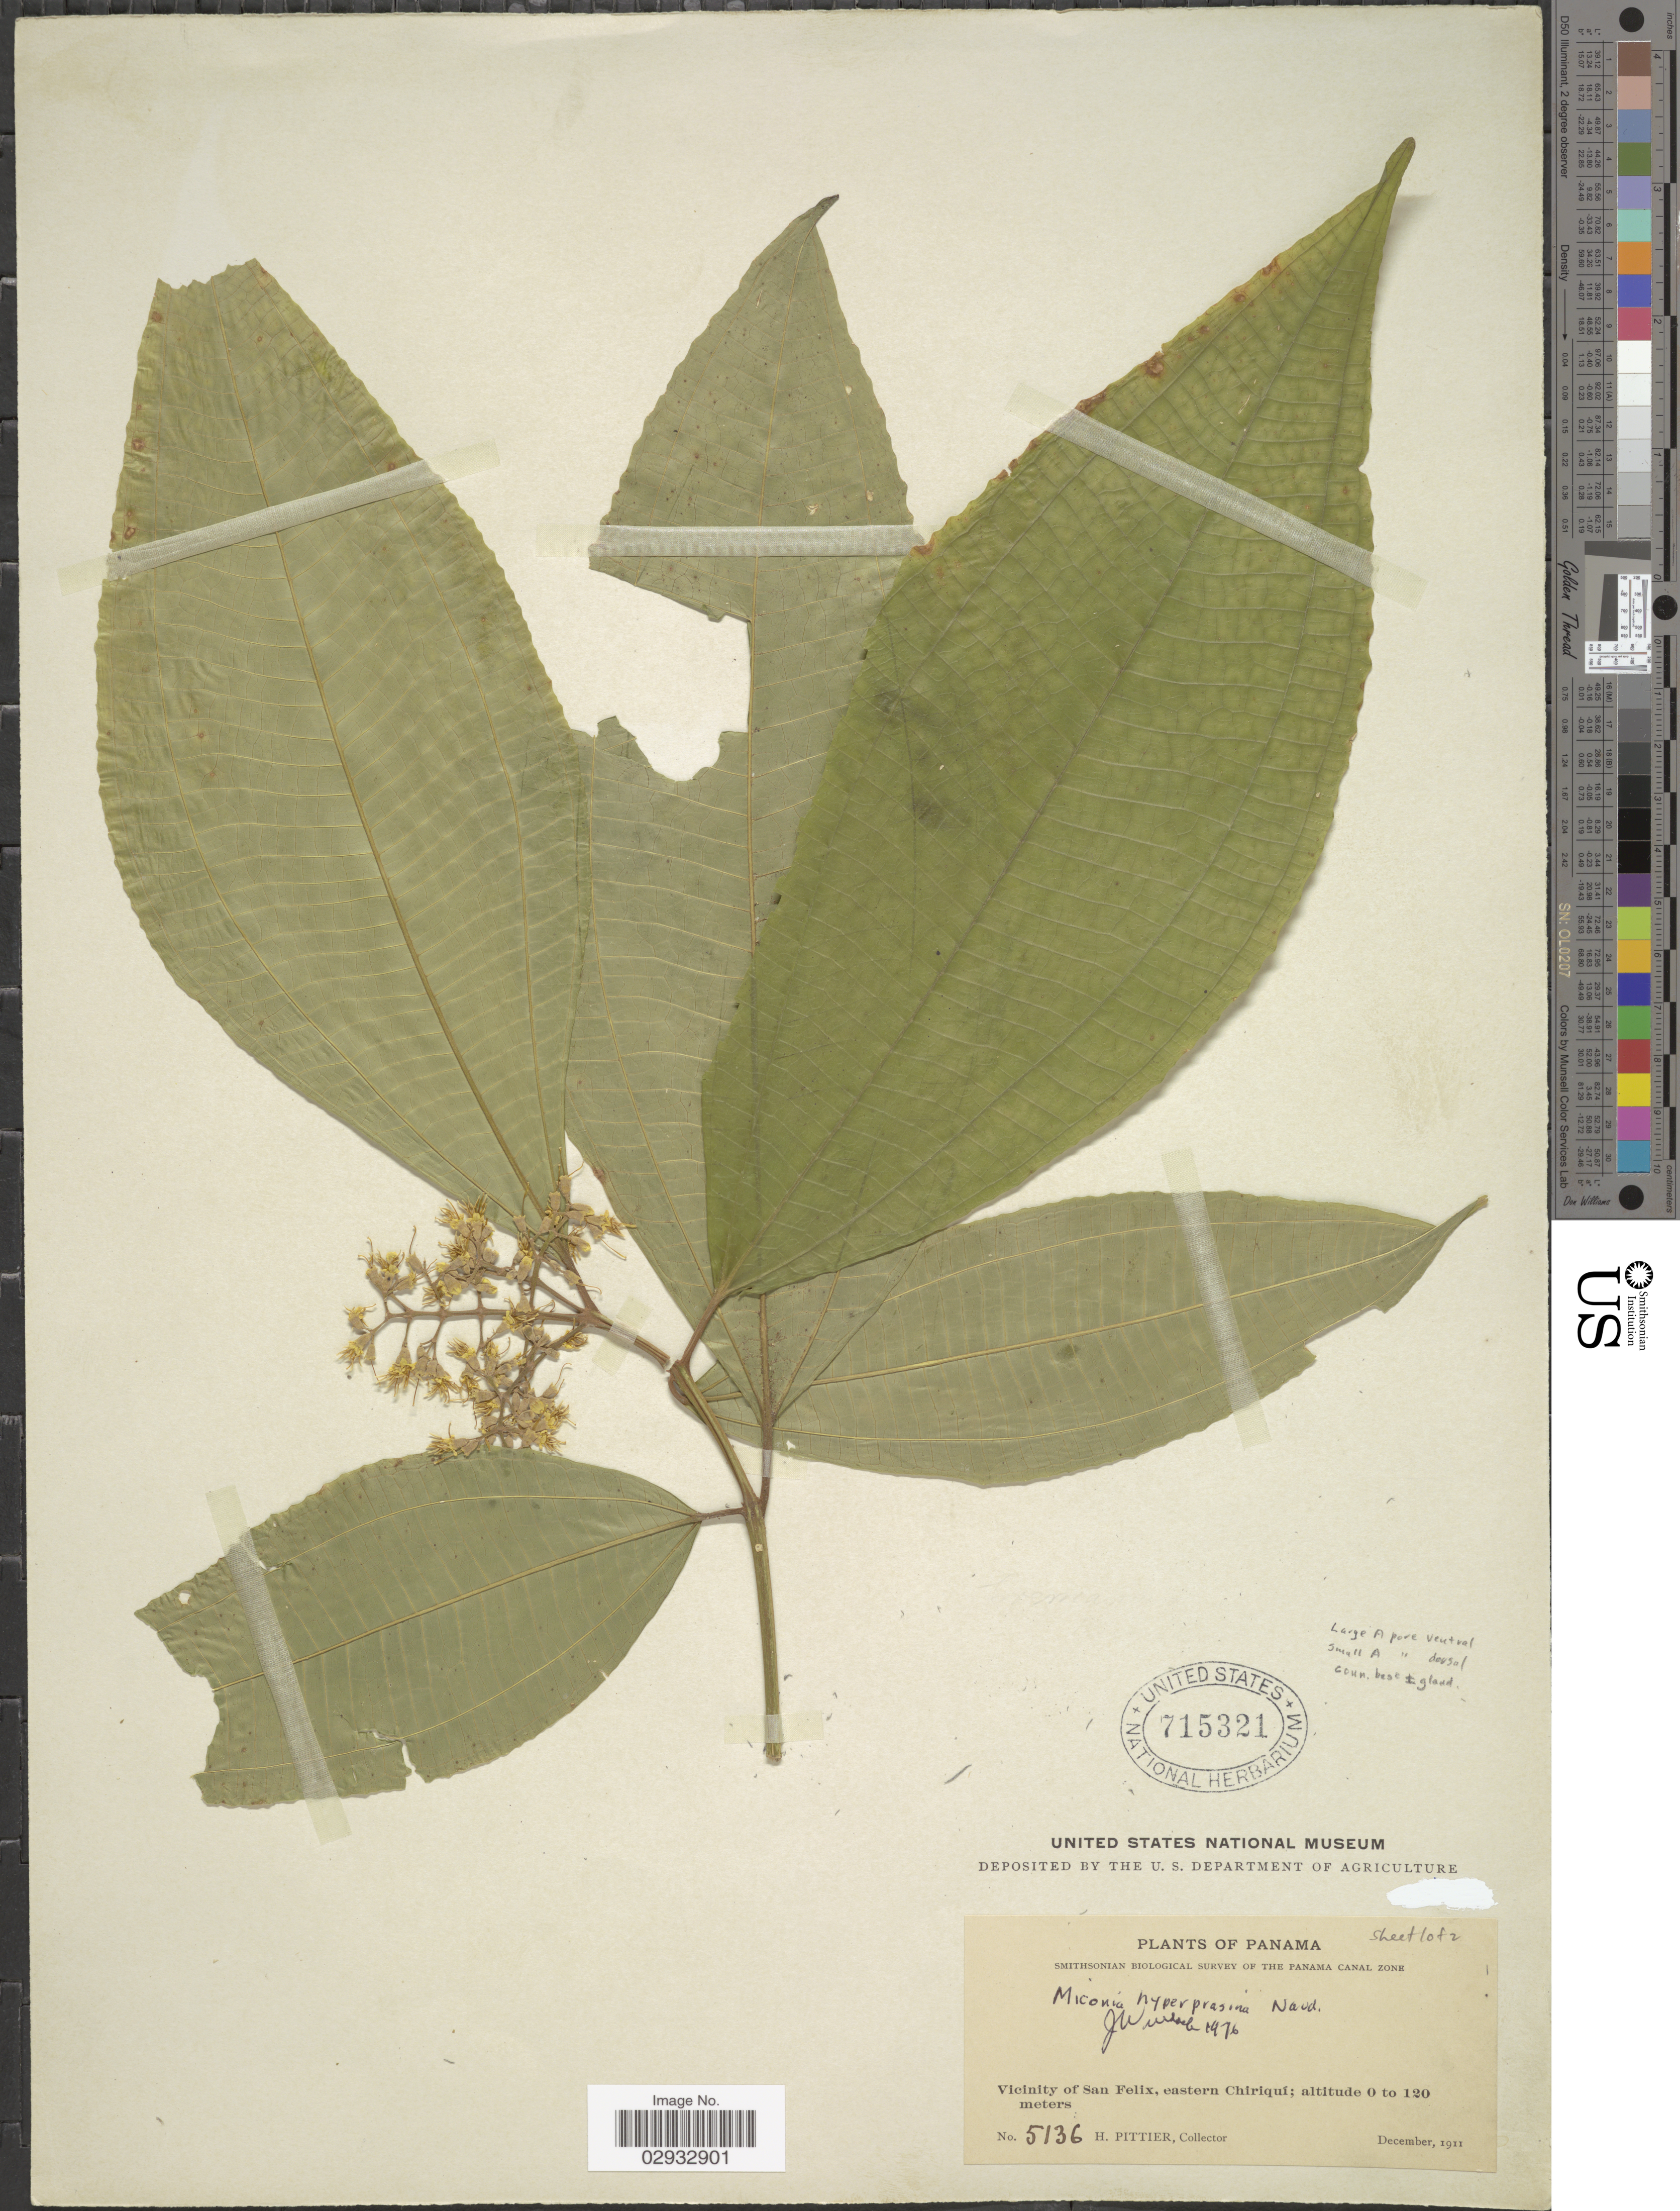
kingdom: Plantae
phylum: Tracheophyta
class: Magnoliopsida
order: Myrtales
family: Melastomataceae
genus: Miconia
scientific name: Miconia hyperprasina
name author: Naudin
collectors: H. F. Pittier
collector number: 5136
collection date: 1911-12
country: Panama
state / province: Chiriqui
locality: Vicinitiy of San Felix, eastern Chirquí.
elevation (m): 0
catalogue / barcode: US 715321